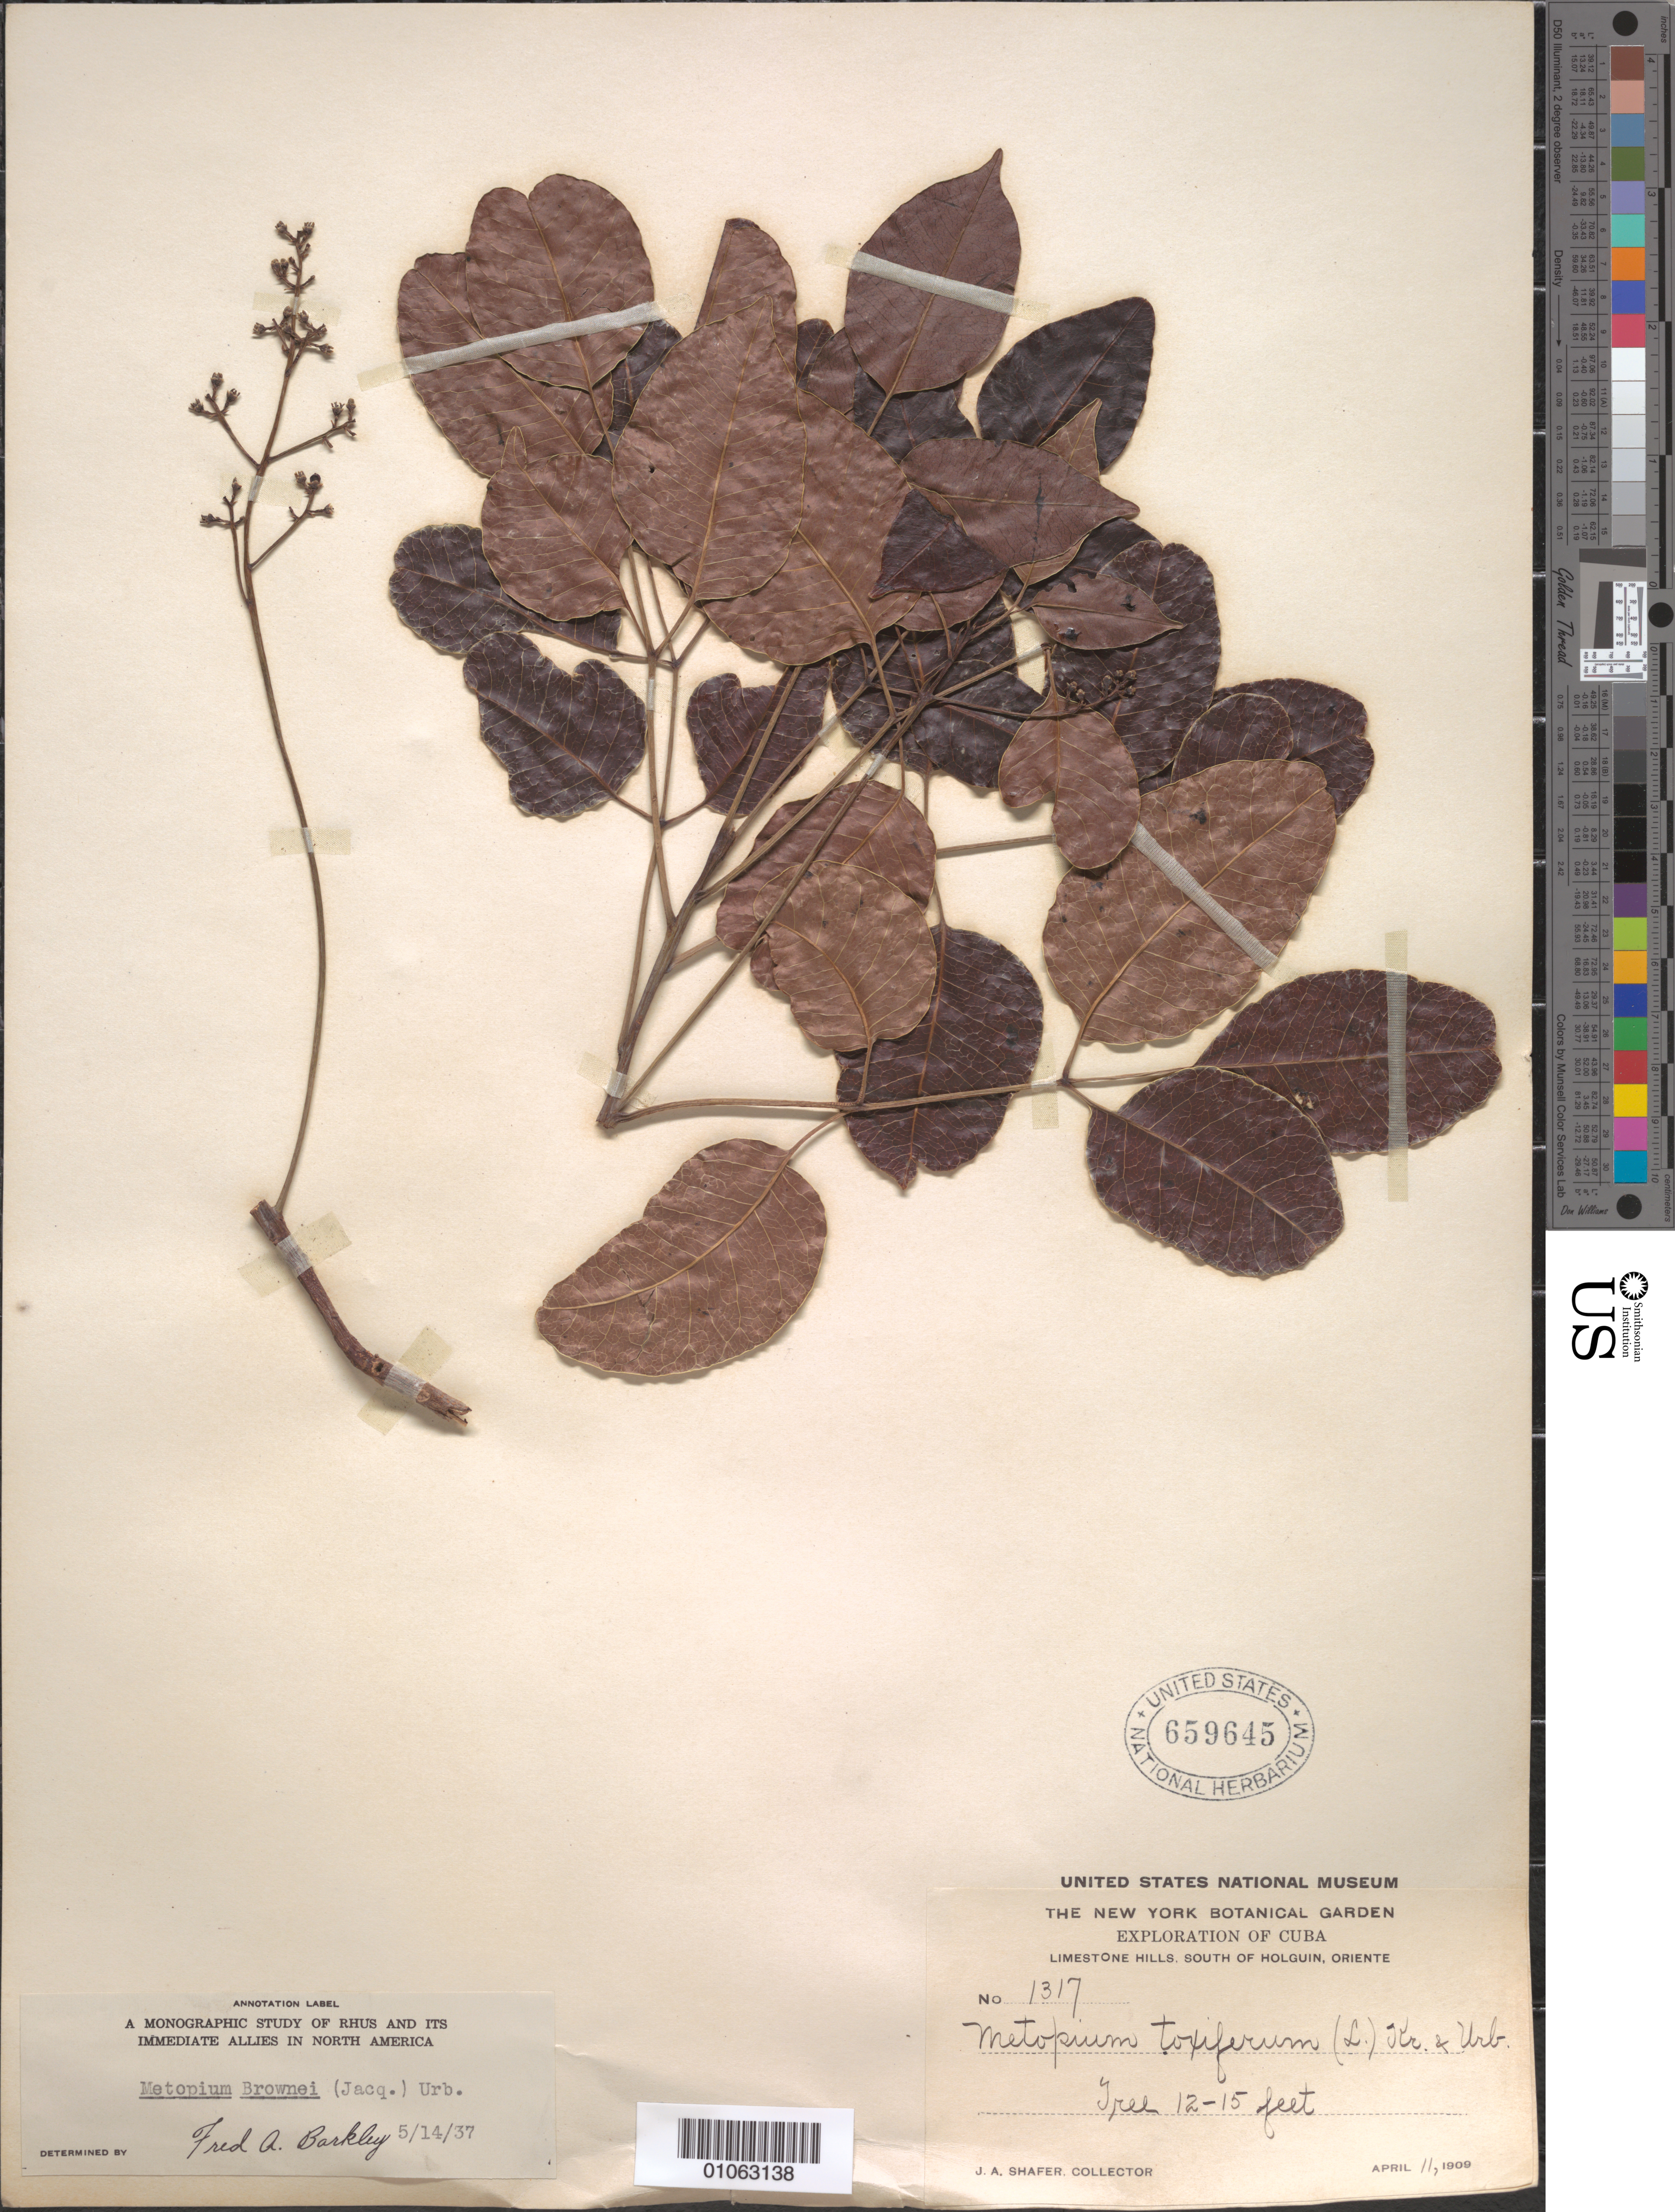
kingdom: Plantae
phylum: Tracheophyta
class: Magnoliopsida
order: Sapindales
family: Anacardiaceae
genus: Metopium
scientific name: Metopium brownei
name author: (Jacq.) Urb.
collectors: J. A. Shafer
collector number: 1317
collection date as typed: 11 Apr 1909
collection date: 1909-04-11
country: Cuba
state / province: Holguín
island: Cuba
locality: Limestone hills, south of Holguin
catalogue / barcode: US 659645